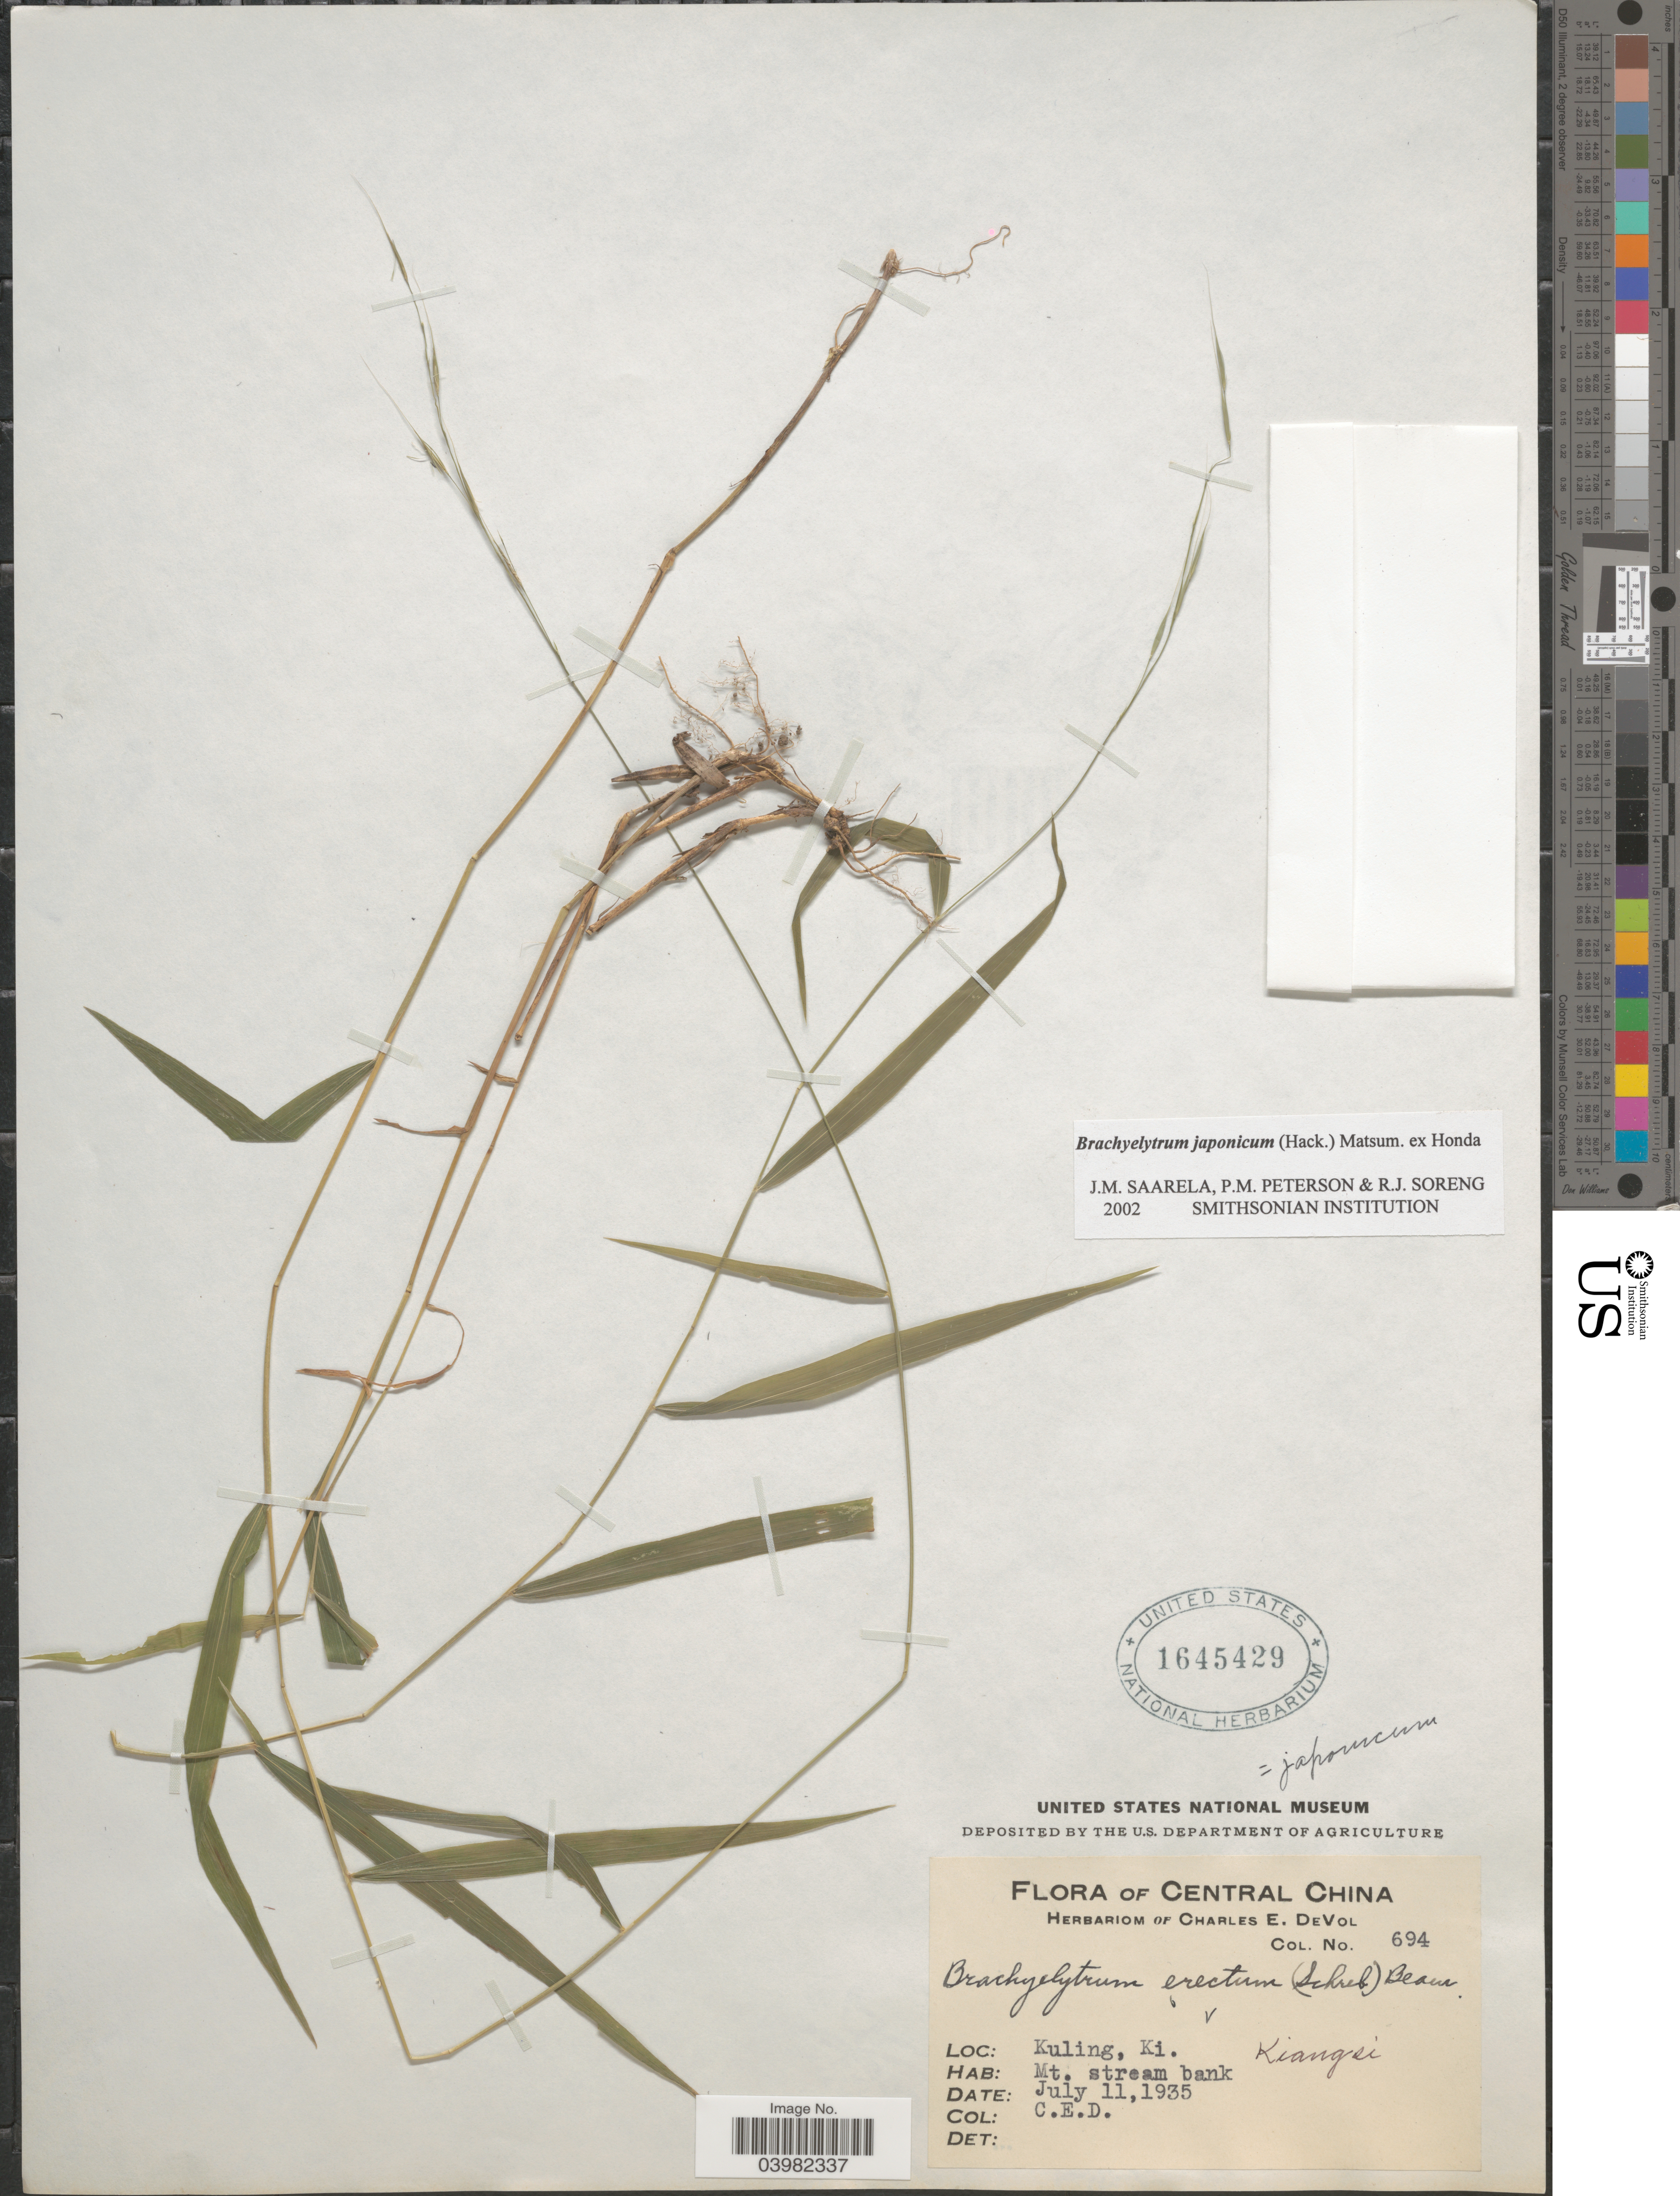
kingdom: Plantae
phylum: Tracheophyta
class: Liliopsida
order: Poales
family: Poaceae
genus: Brachyelytrum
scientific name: Brachyelytrum japonicum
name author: (Hack.) Matsum. ex Honda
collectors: C. E. De Vol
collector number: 694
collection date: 1935-07-11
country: China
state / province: Jiangxi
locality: Central China. Kuling, Ki. Kiangsi.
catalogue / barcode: US 1645429